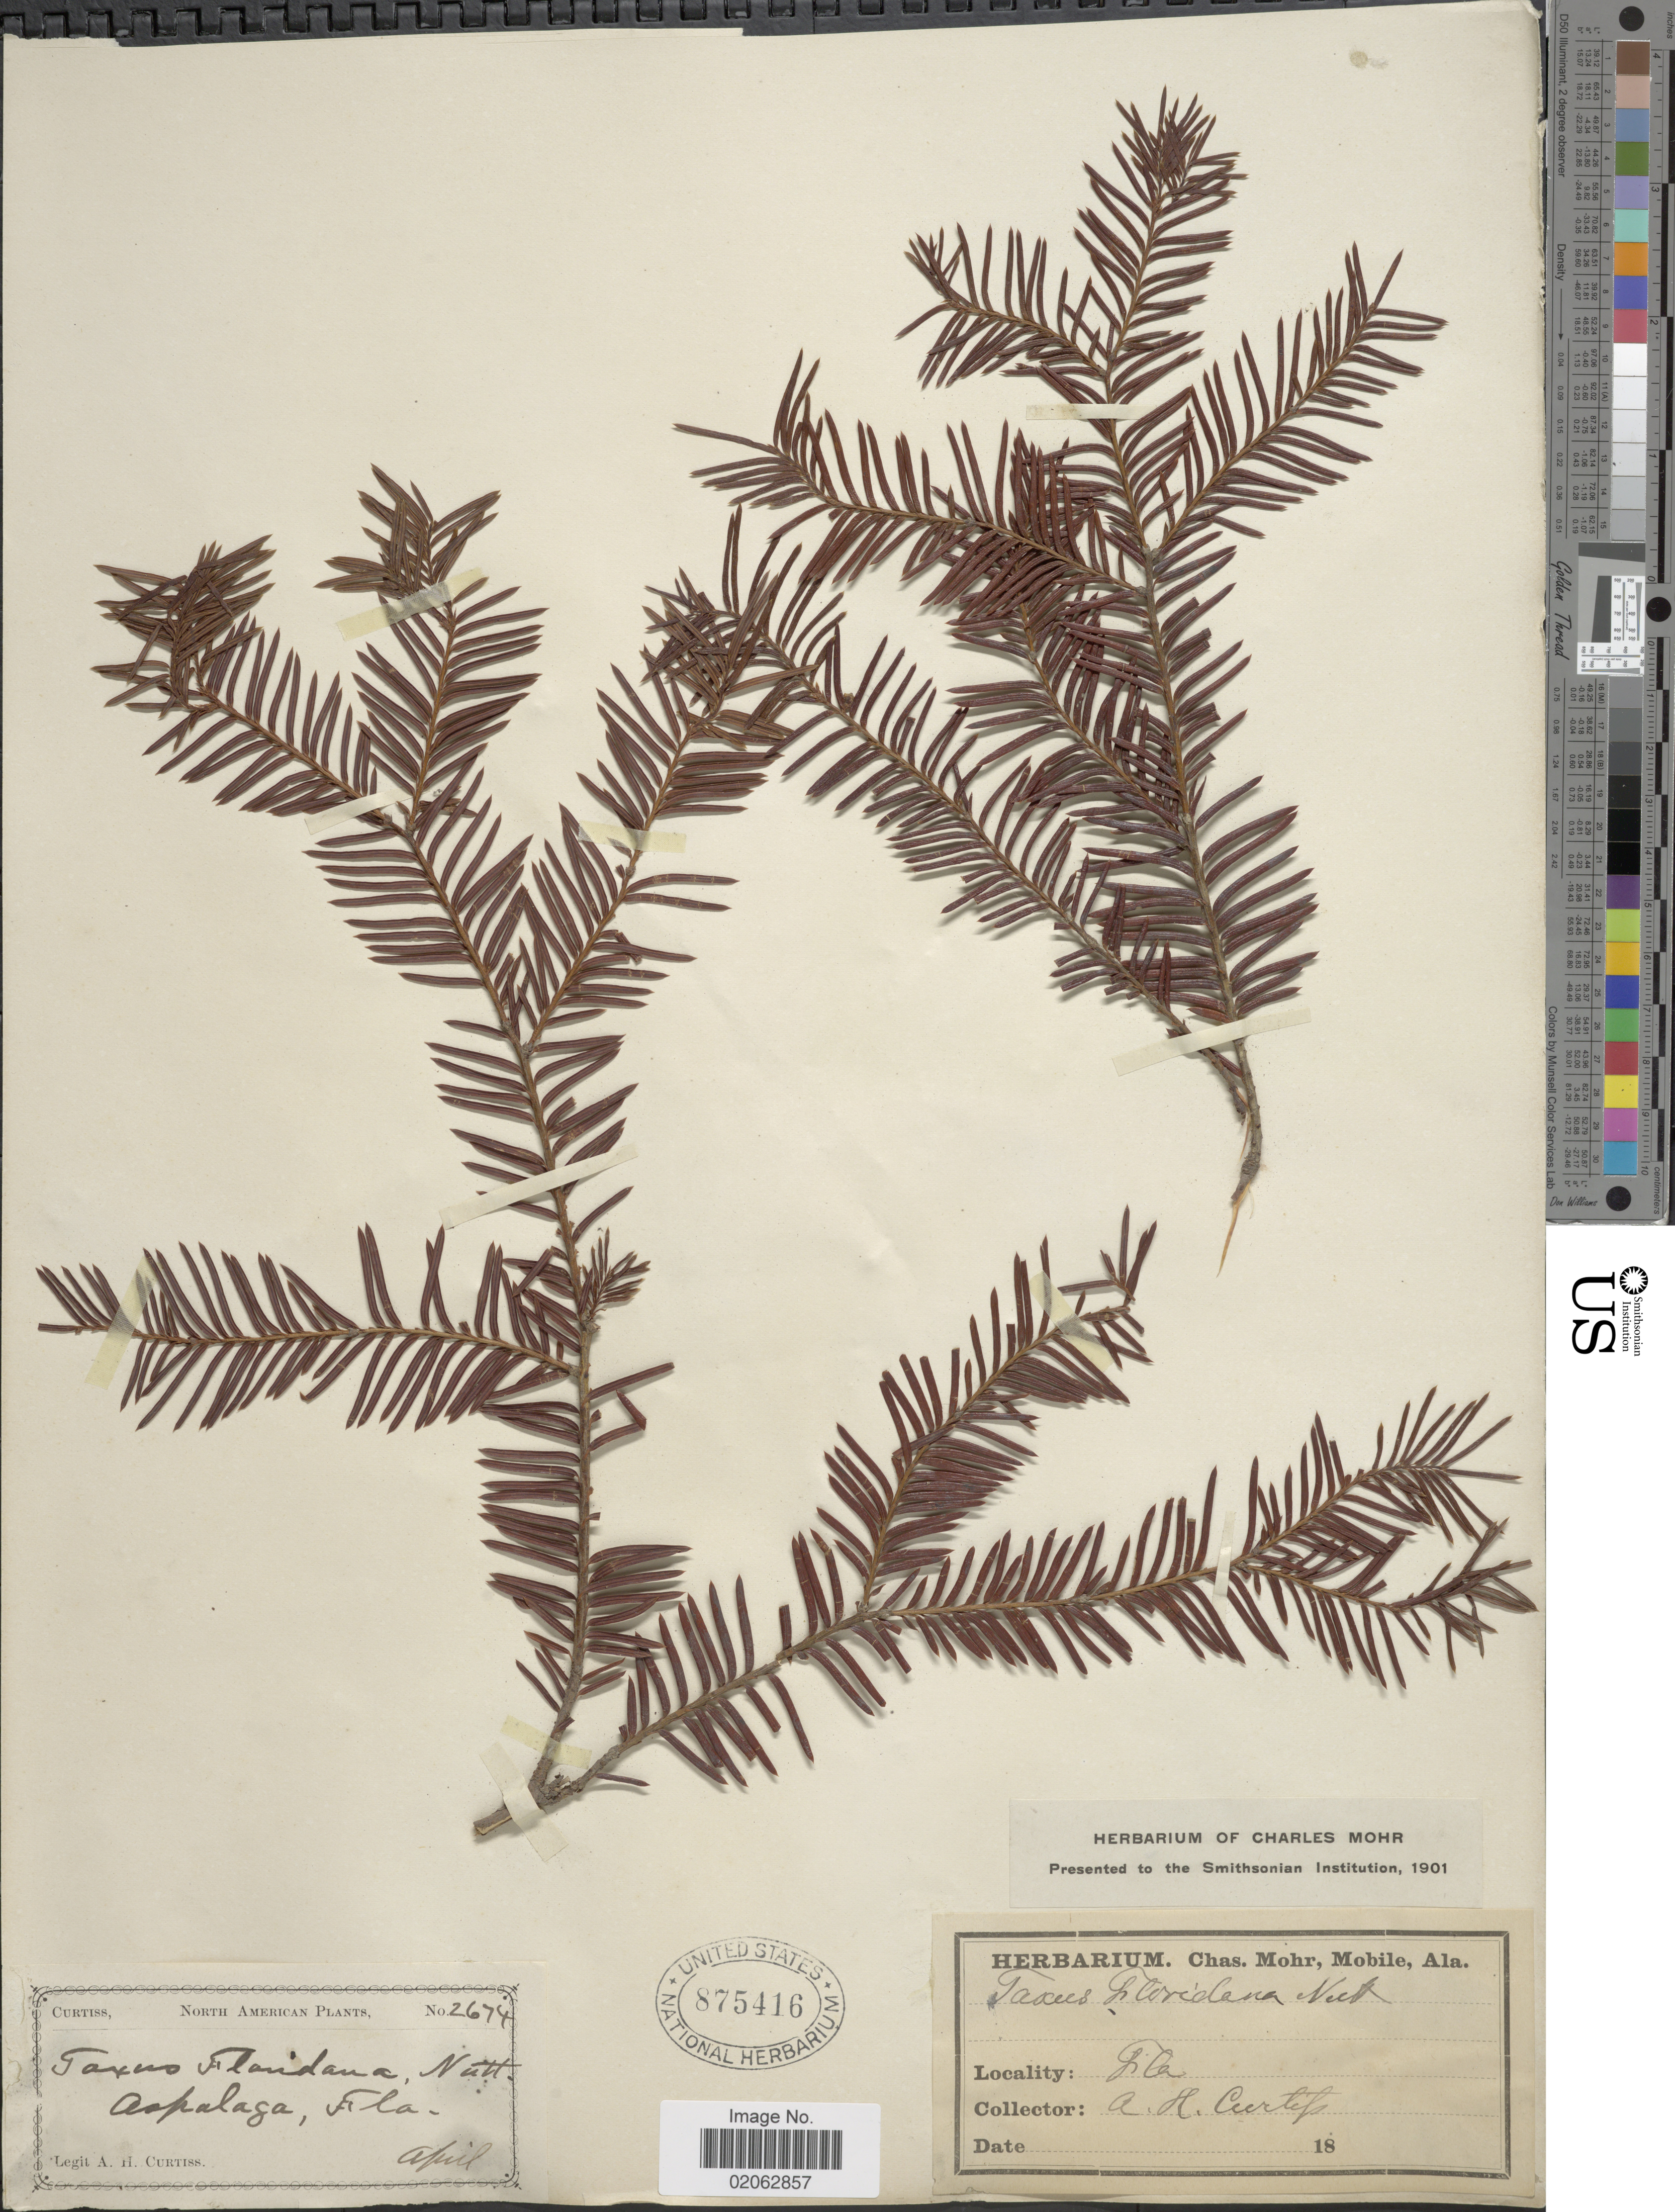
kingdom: Plantae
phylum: Tracheophyta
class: Pinopsida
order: Pinales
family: Taxaceae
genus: Taxus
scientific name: Taxus floridana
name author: Nutt. ex Chapm.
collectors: A. H. Curtiss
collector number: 2674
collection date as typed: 18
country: United States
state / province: Florida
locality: Aspalaga.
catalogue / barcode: US 875416